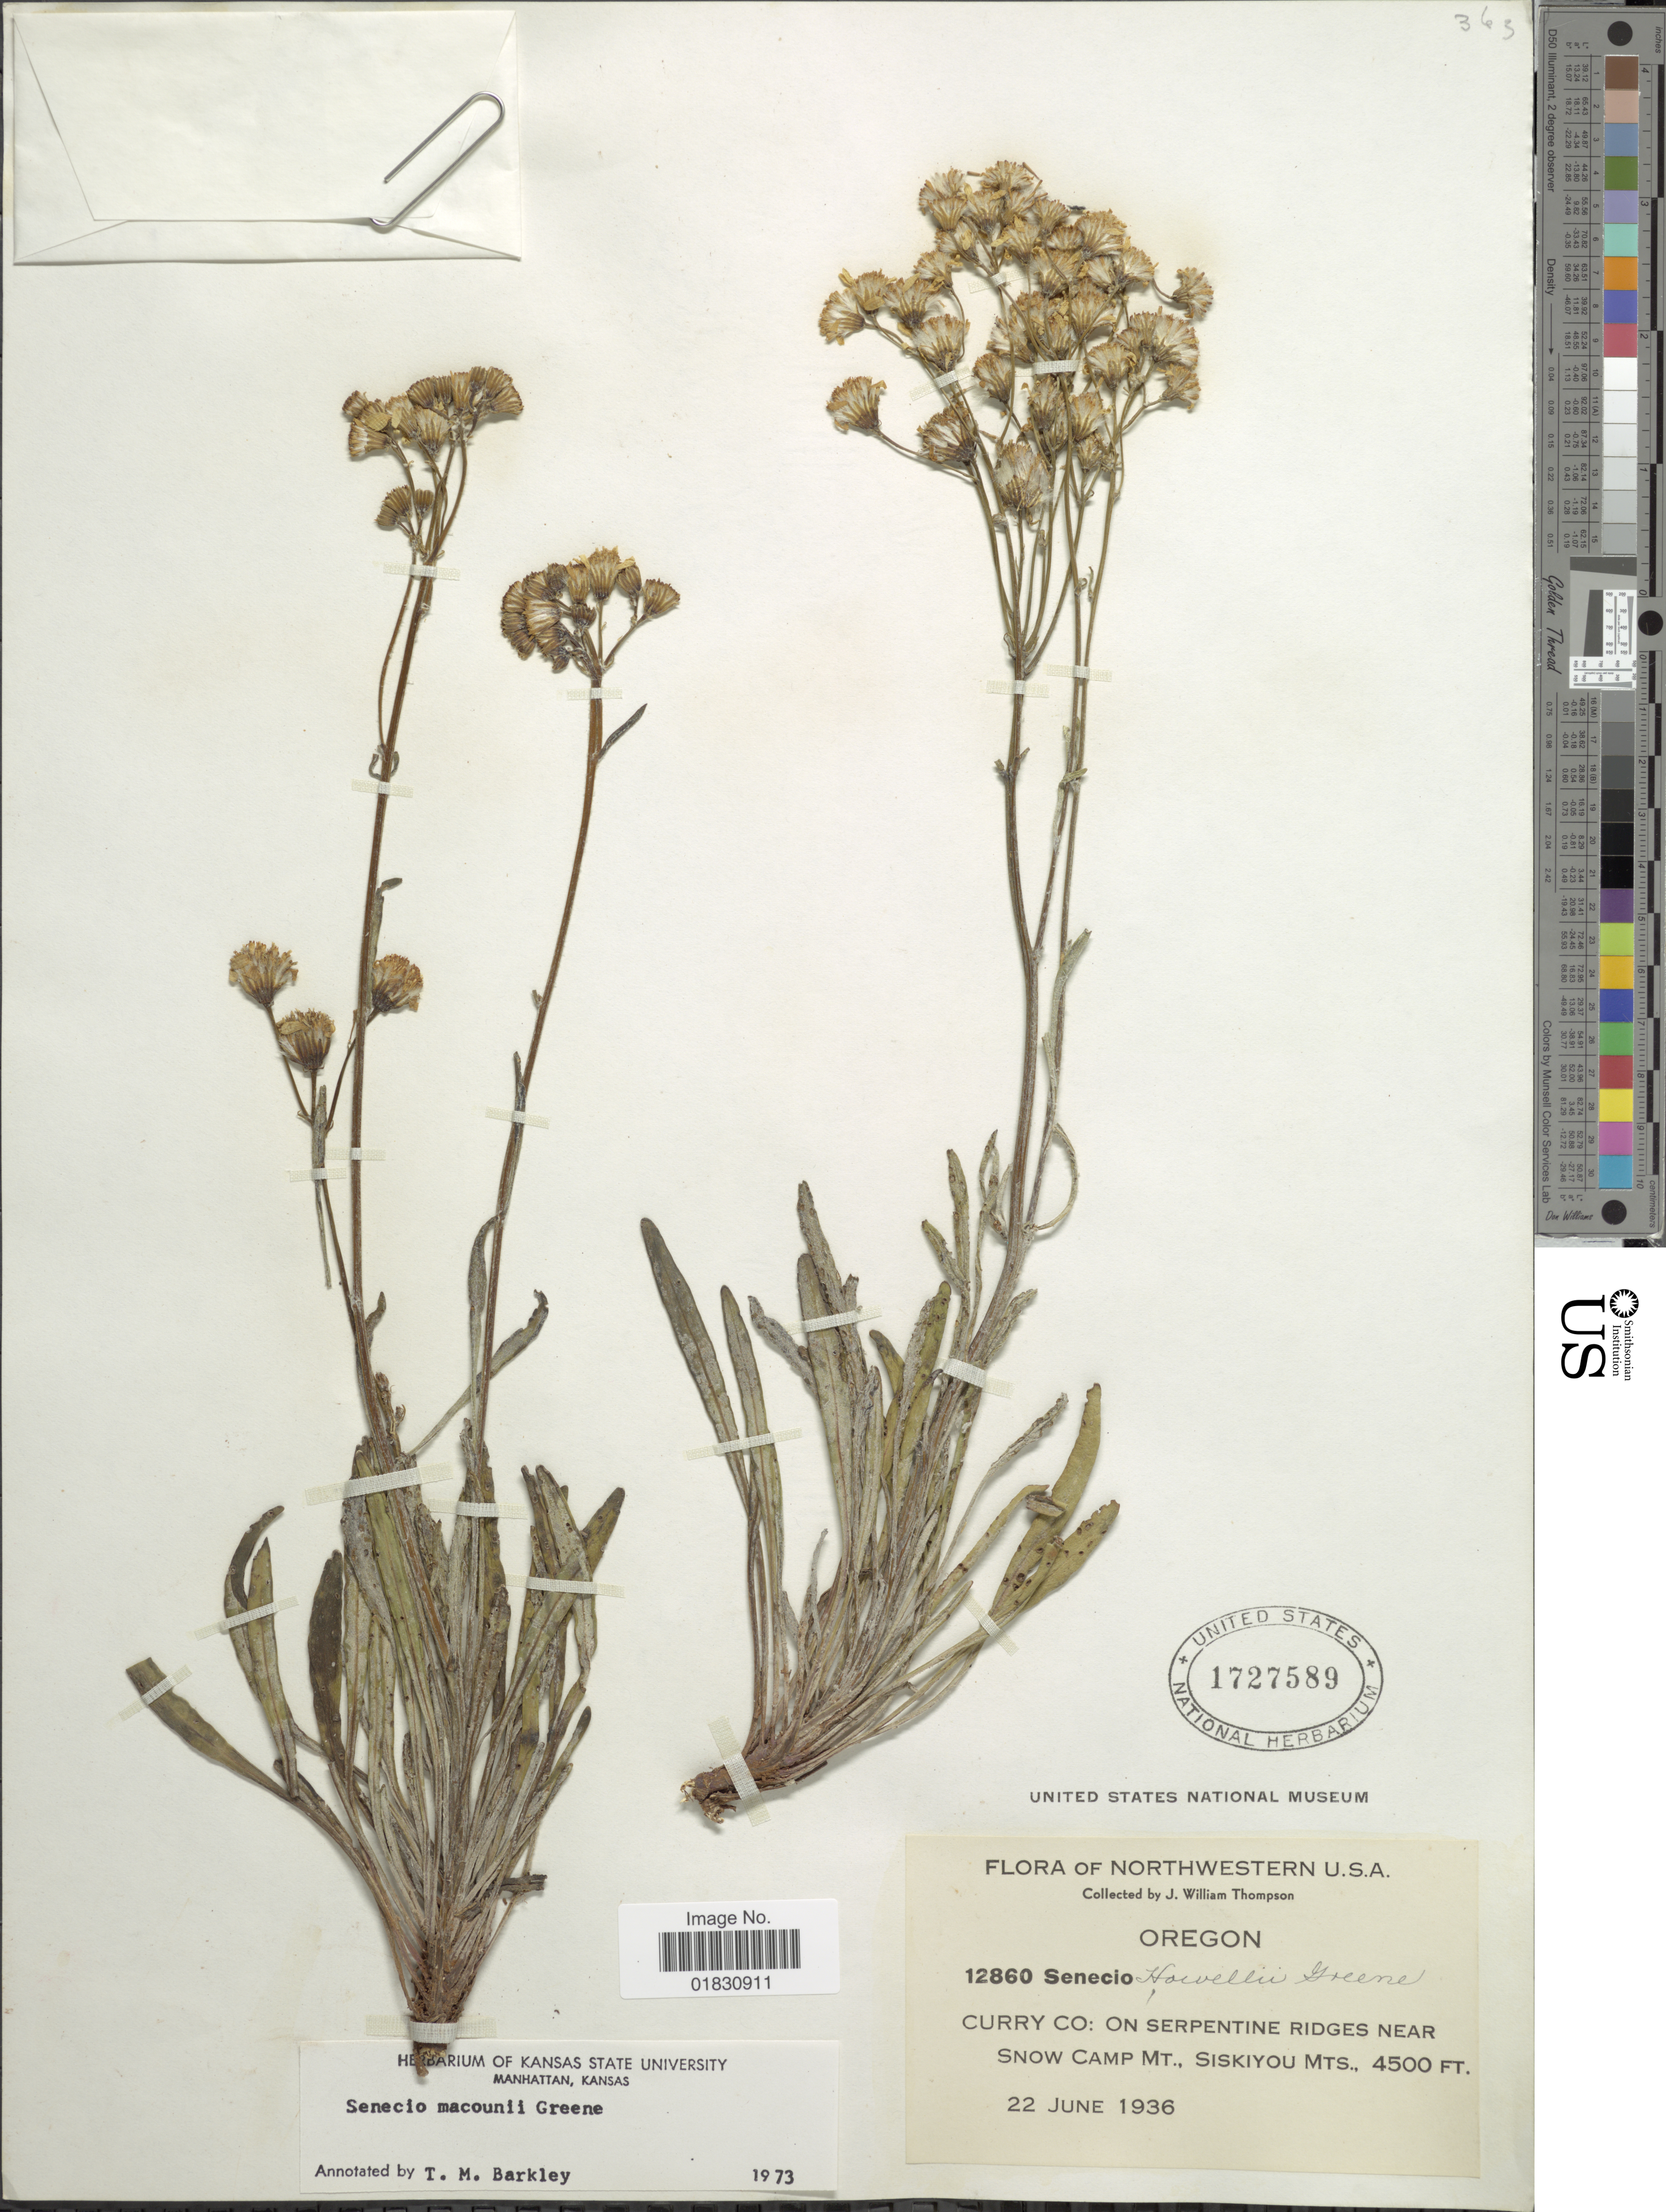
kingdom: Plantae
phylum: Tracheophyta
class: Magnoliopsida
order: Asterales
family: Asteraceae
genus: Packera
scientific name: Packera macounii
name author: (Greene) W.A. Weber & Á. Löve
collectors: J. W. Thompson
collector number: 12860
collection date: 1936-06-22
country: United States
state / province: Oregon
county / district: Curry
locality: Northwestern U. S. A., Curry Co: On Serpentine Ridges near Snow Camp Mt., Siskiyou Mts.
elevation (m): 1372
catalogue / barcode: US 1727589